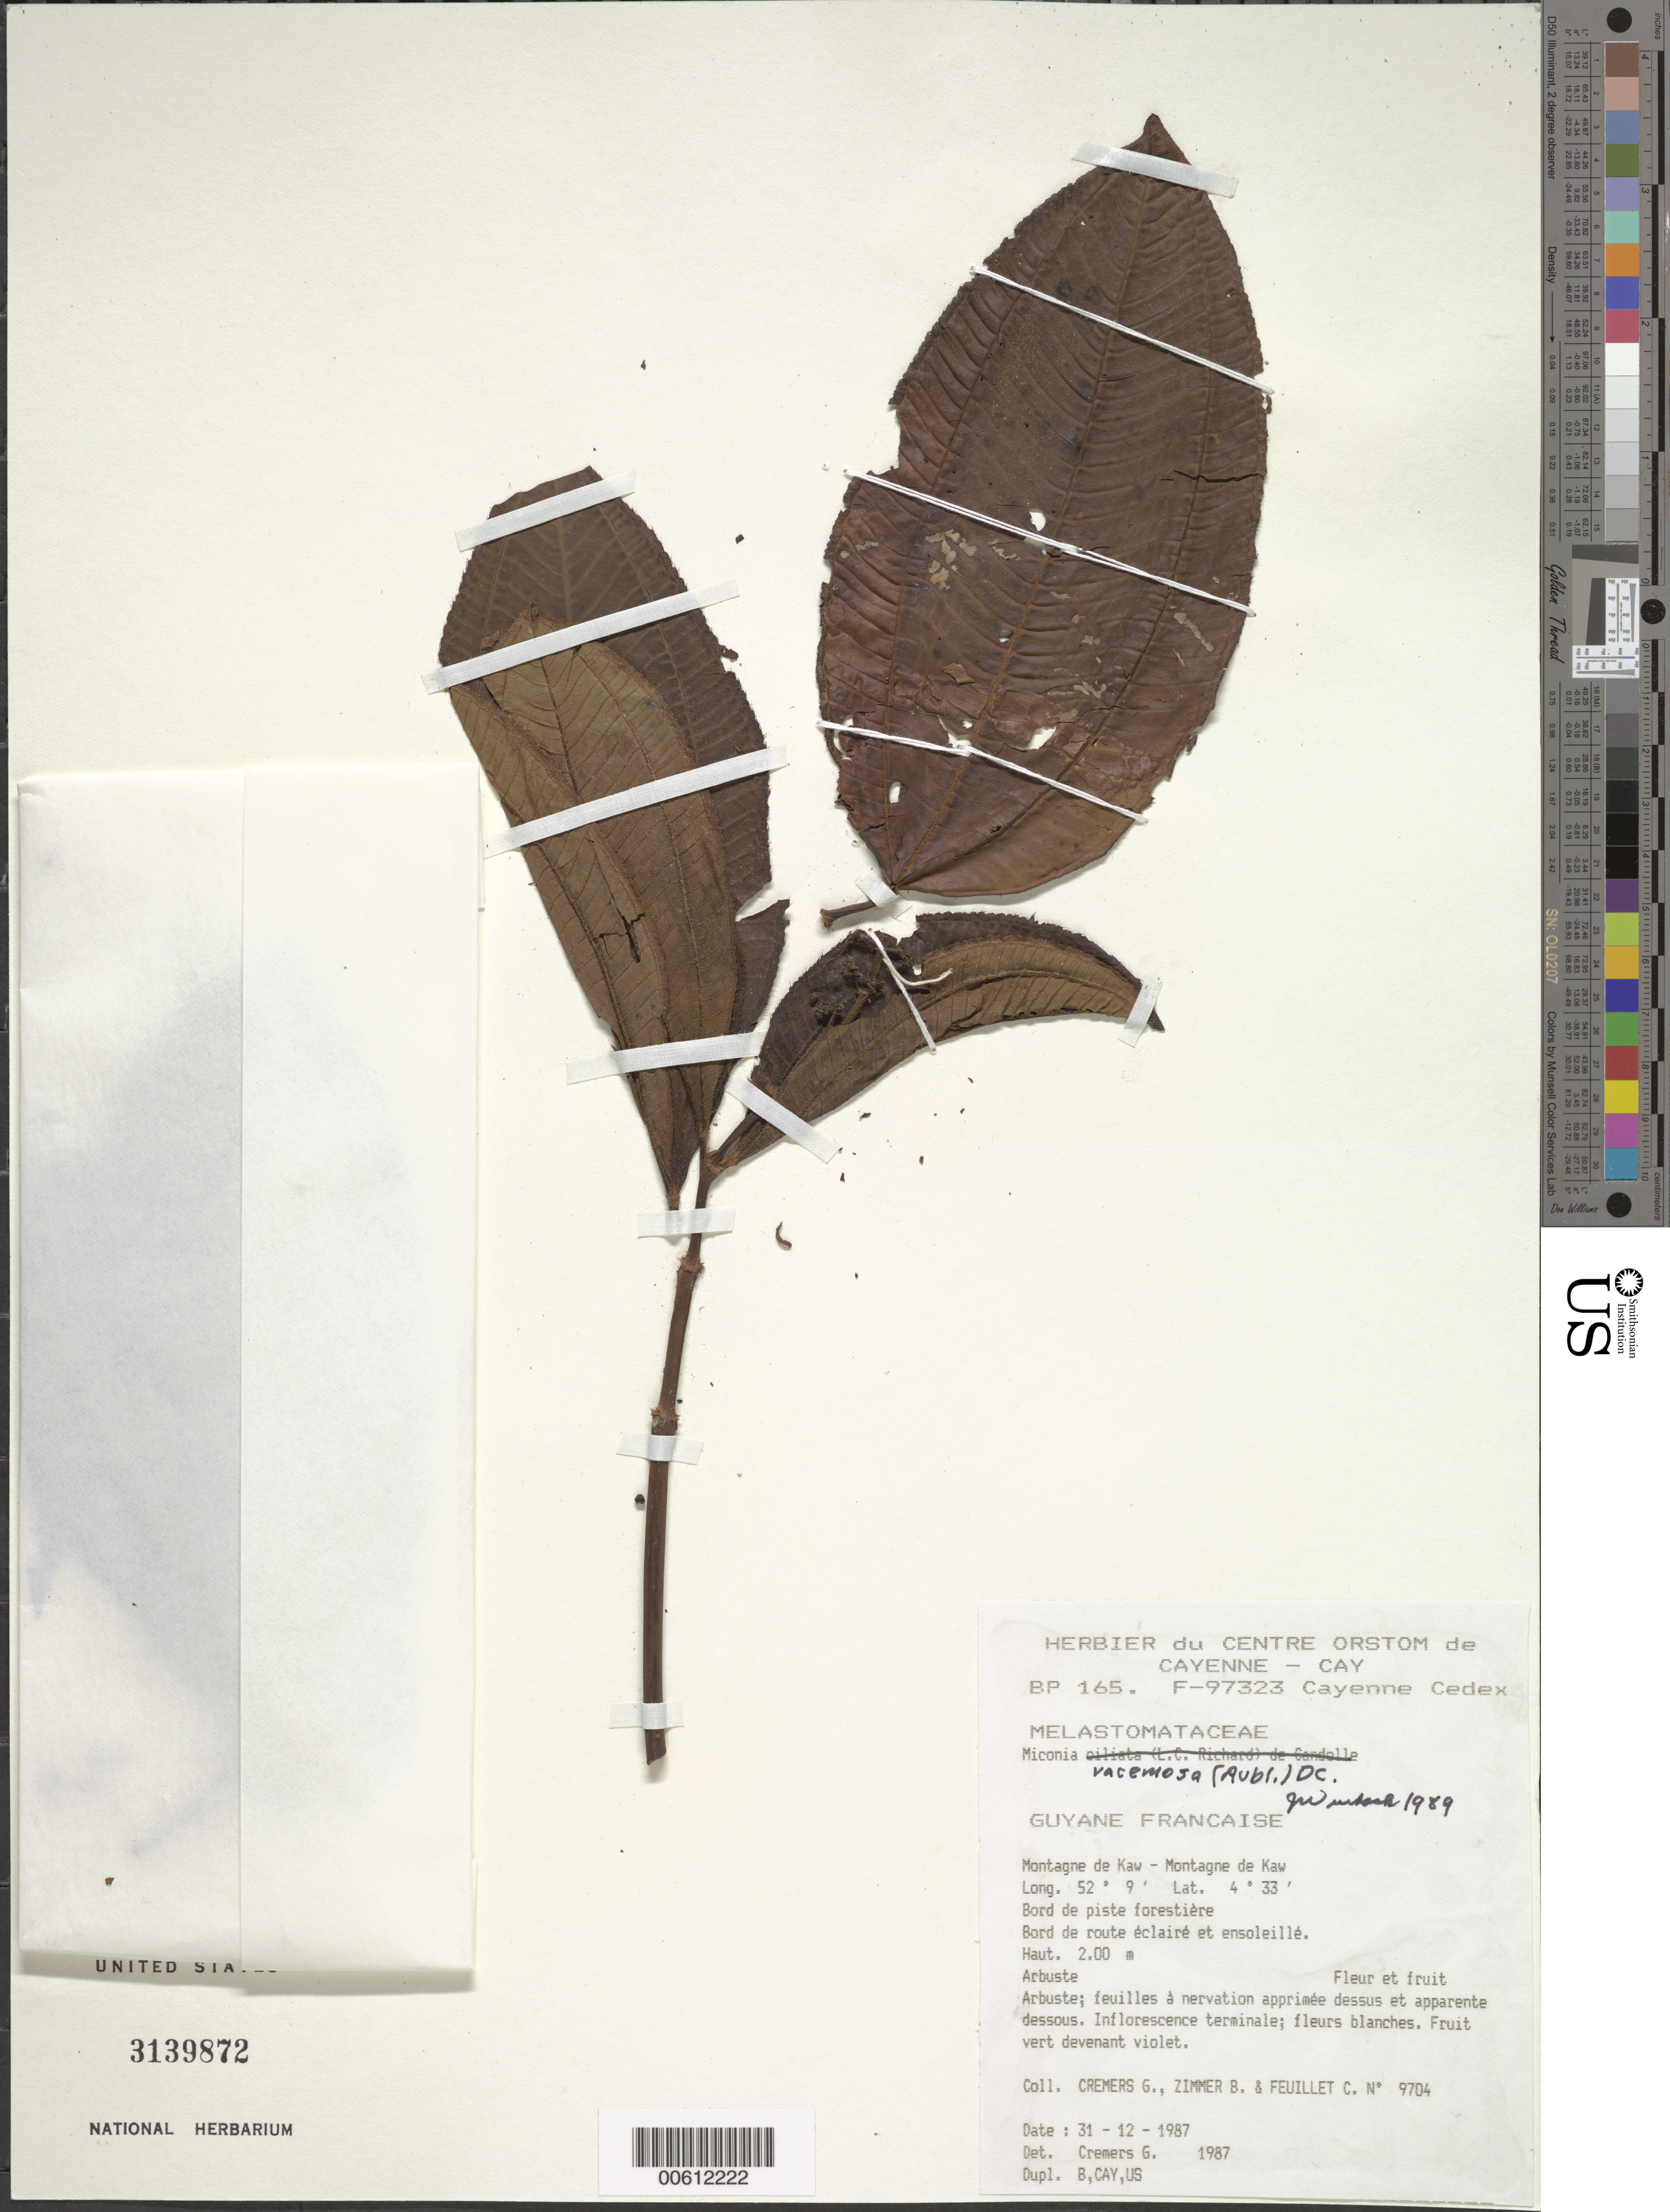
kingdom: Plantae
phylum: Tracheophyta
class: Magnoliopsida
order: Myrtales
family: Melastomataceae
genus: Miconia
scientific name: Miconia racemosa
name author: (Aubl.) DC.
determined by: Wurdack, John J., (US), US (UNITED STATES)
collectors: G. Cremers, B. Zimmer & C. Feuillet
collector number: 9704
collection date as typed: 31 Dec 1987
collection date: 1987-12-31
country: French Guiana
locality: Montagne de Kaw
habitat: Bord de piste forestiere; bord de route eclaire et ensoleille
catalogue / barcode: US 3139872